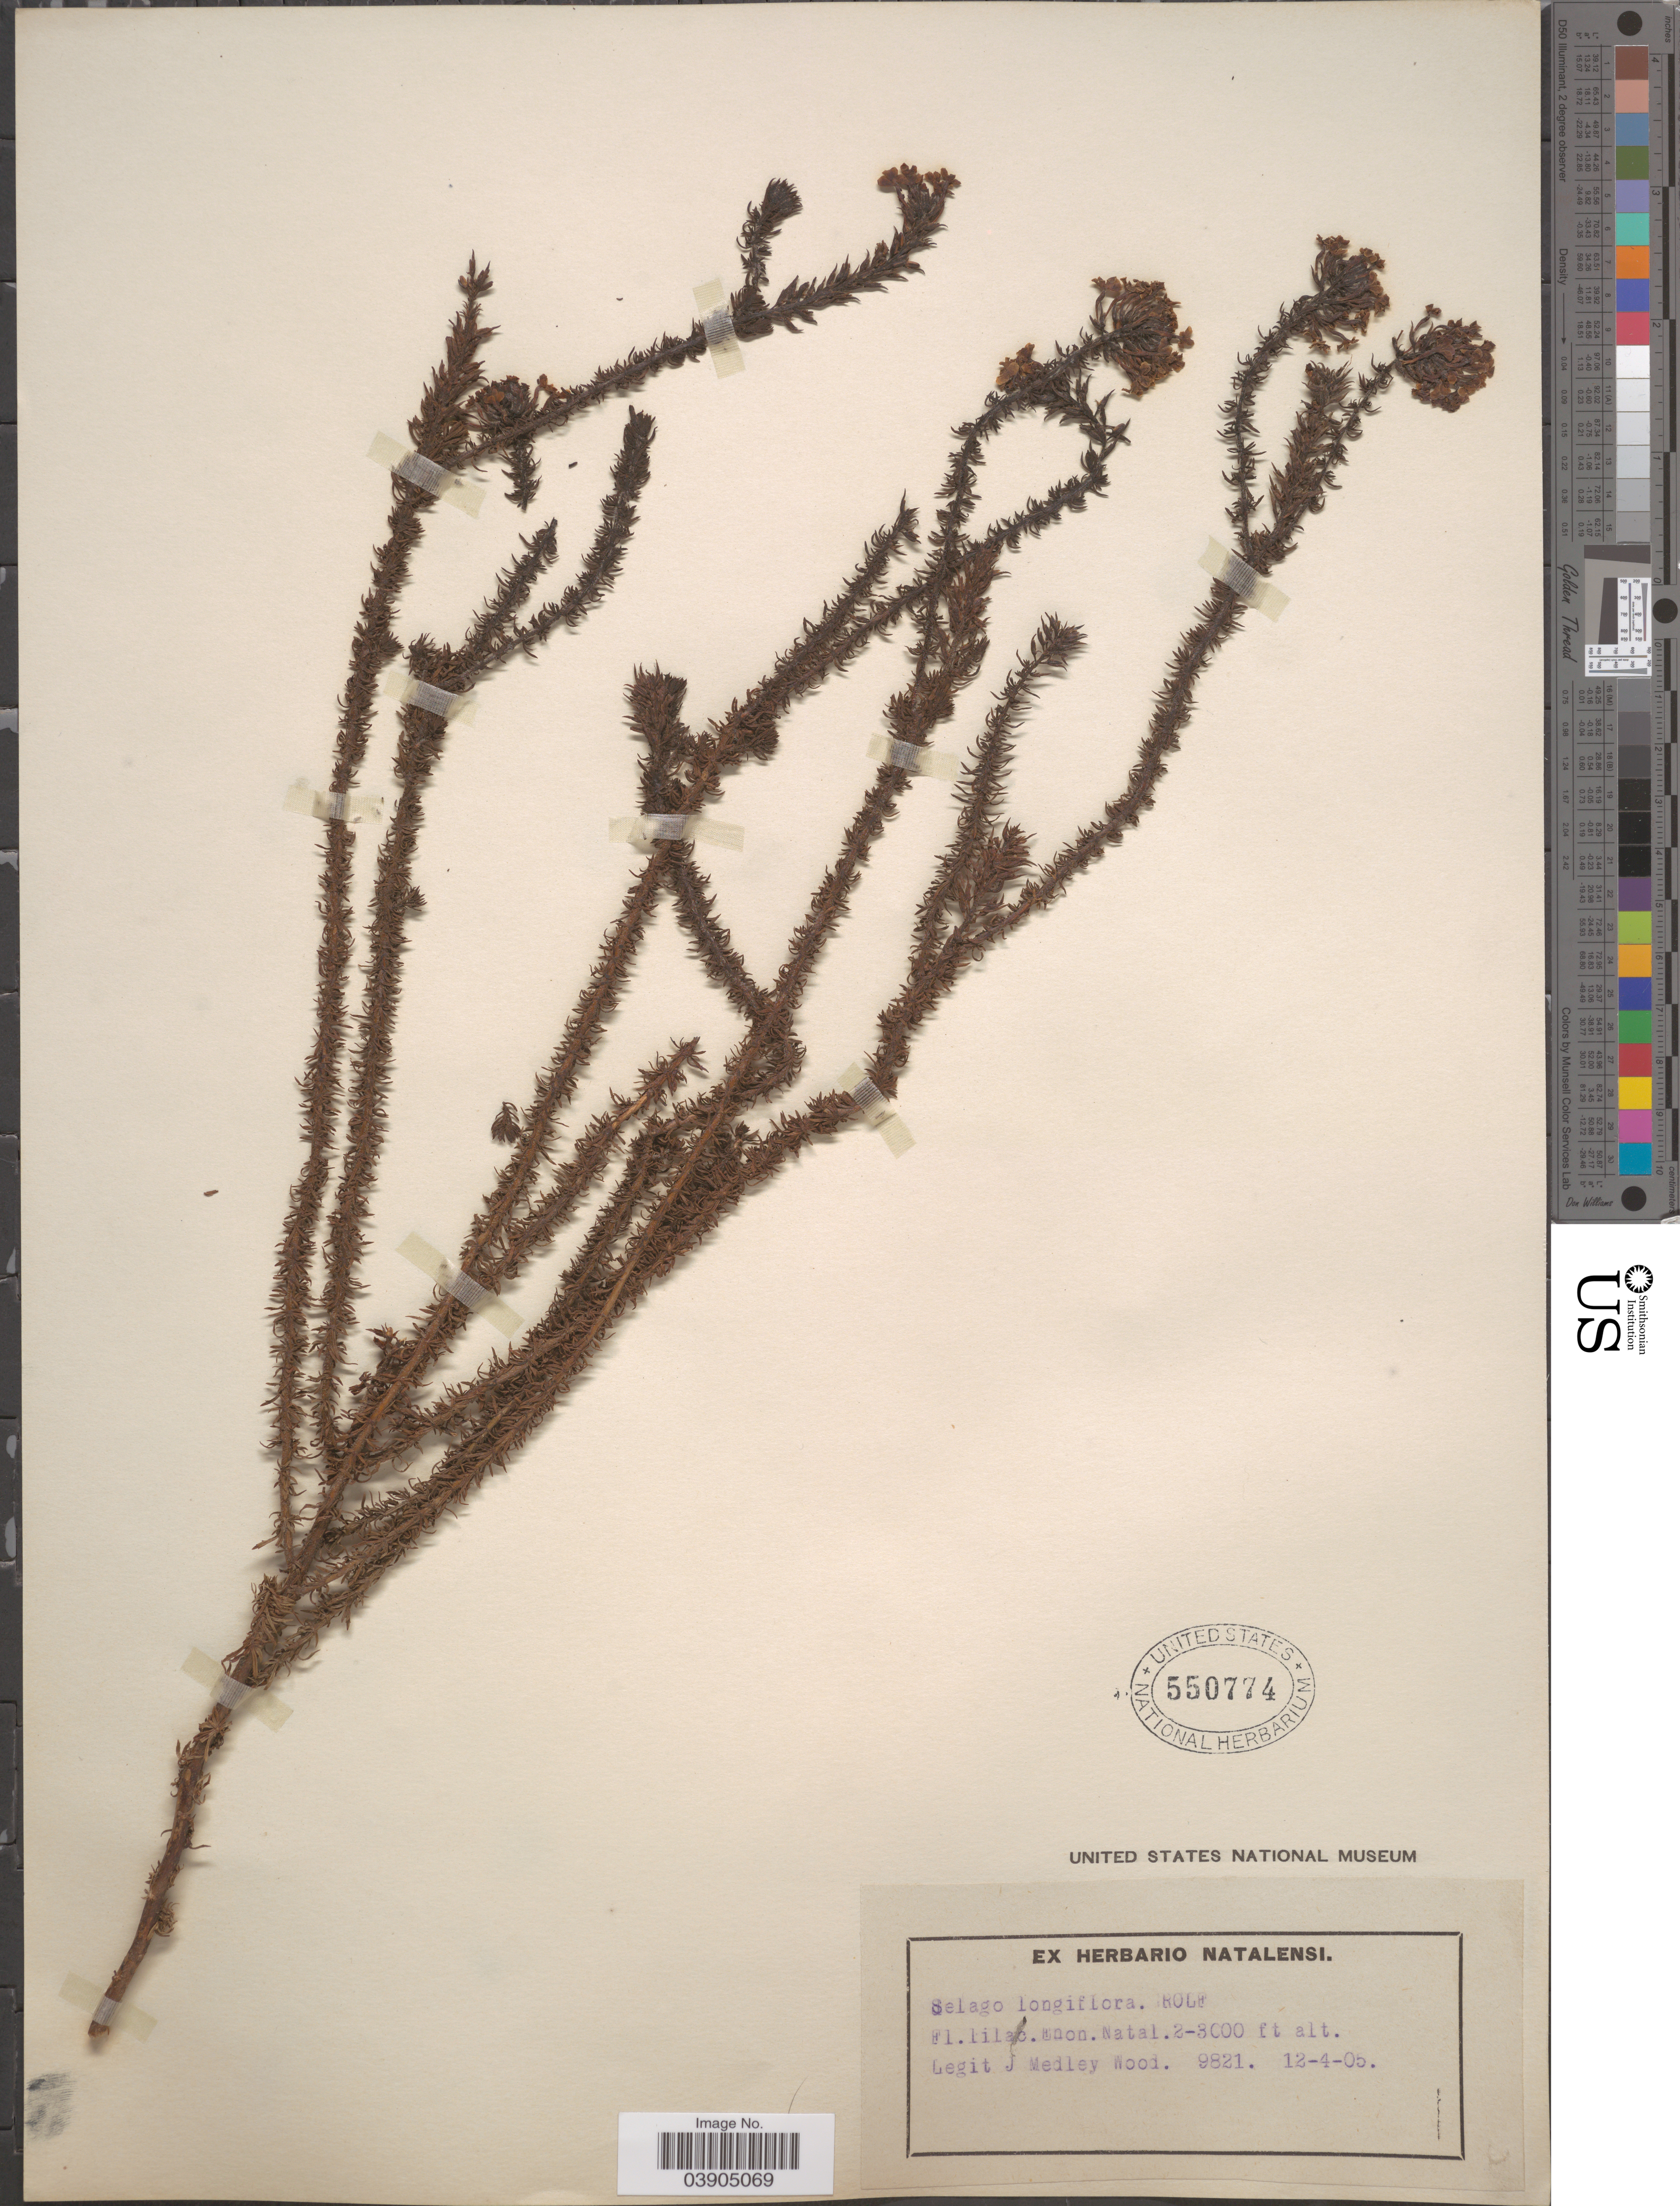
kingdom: Plantae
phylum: Tracheophyta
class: Magnoliopsida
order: Lamiales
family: Scrophulariaceae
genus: Selago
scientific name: Selago longiflora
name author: Rolfe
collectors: J. M. Wood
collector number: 9821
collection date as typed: Transcribed d/m/y: 12/4/5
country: South Africa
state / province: KwaZulu-Natal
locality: Enon. Natal.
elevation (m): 610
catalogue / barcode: US 550774